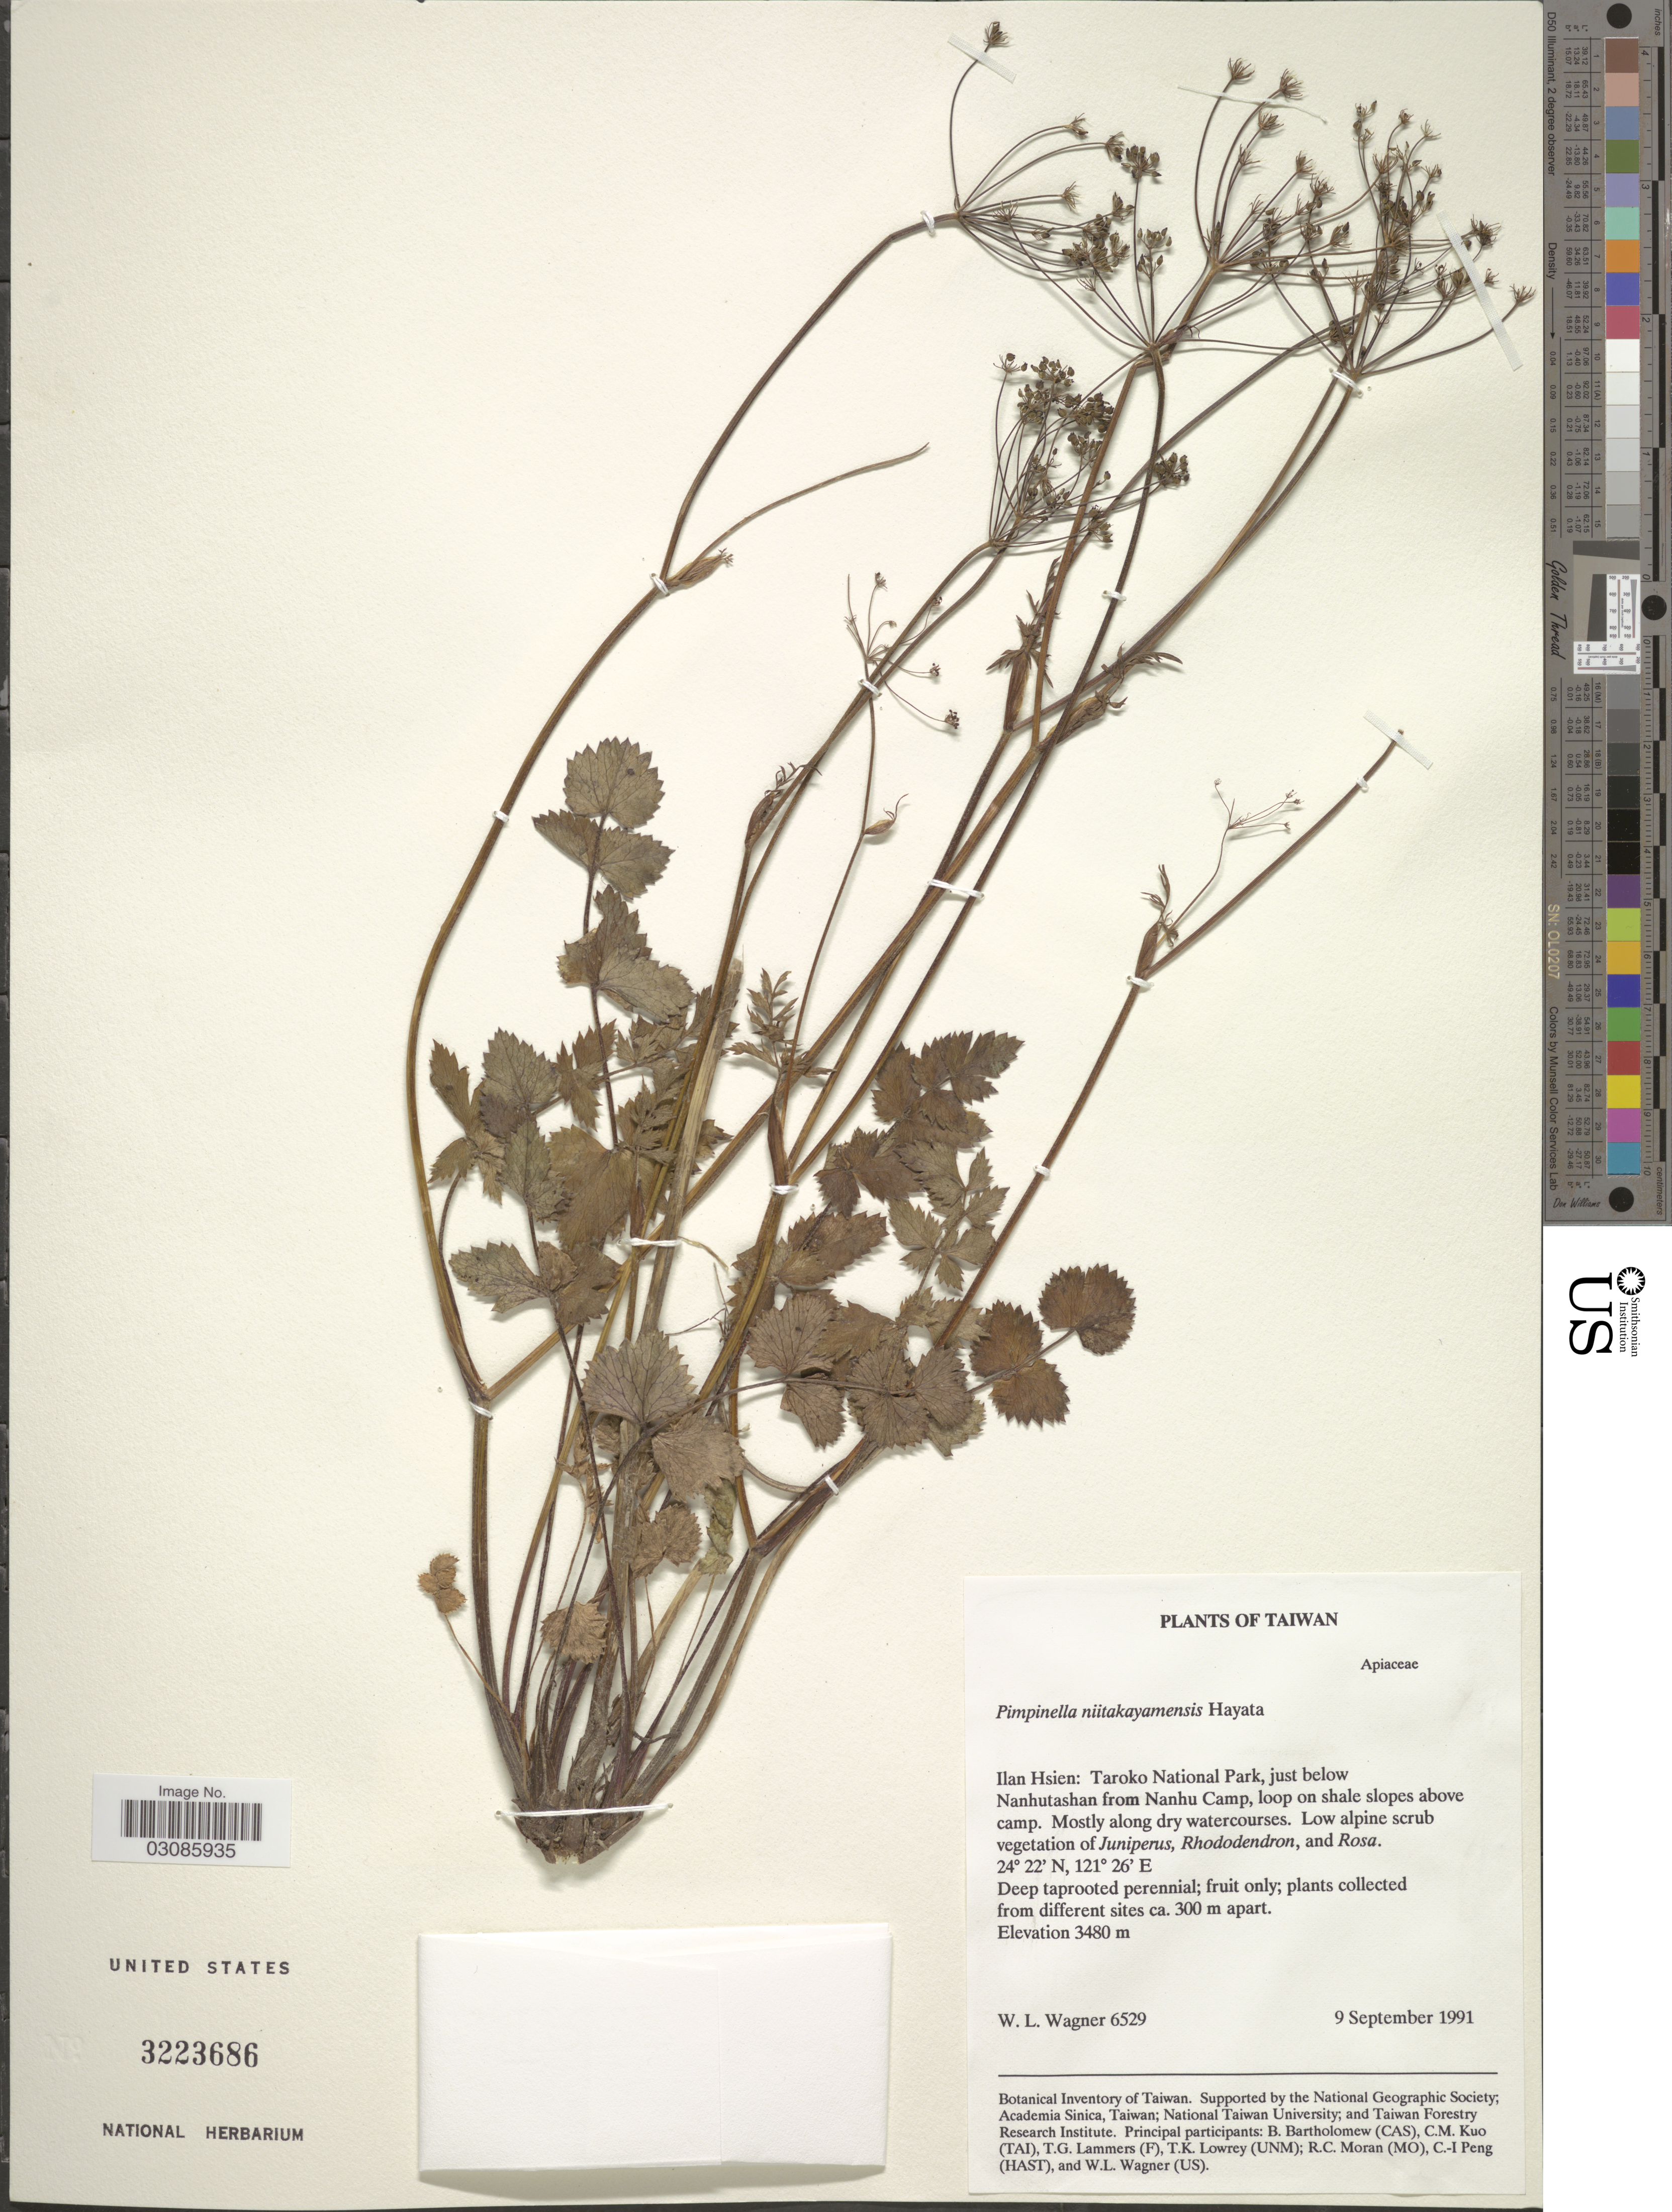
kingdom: Plantae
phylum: Tracheophyta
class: Magnoliopsida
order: Apiales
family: Apiaceae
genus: Pimpinella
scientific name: Pimpinella niitakayamensis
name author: Hayata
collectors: W. L. Wagner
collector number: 6529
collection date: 1991-09-09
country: Taiwan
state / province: Ilan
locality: Ilan Hsien: Taroko National Park, just below Nanhutashan from Nanhu Camp, loop on shale slopes above camp.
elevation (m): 3480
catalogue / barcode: US 3223686